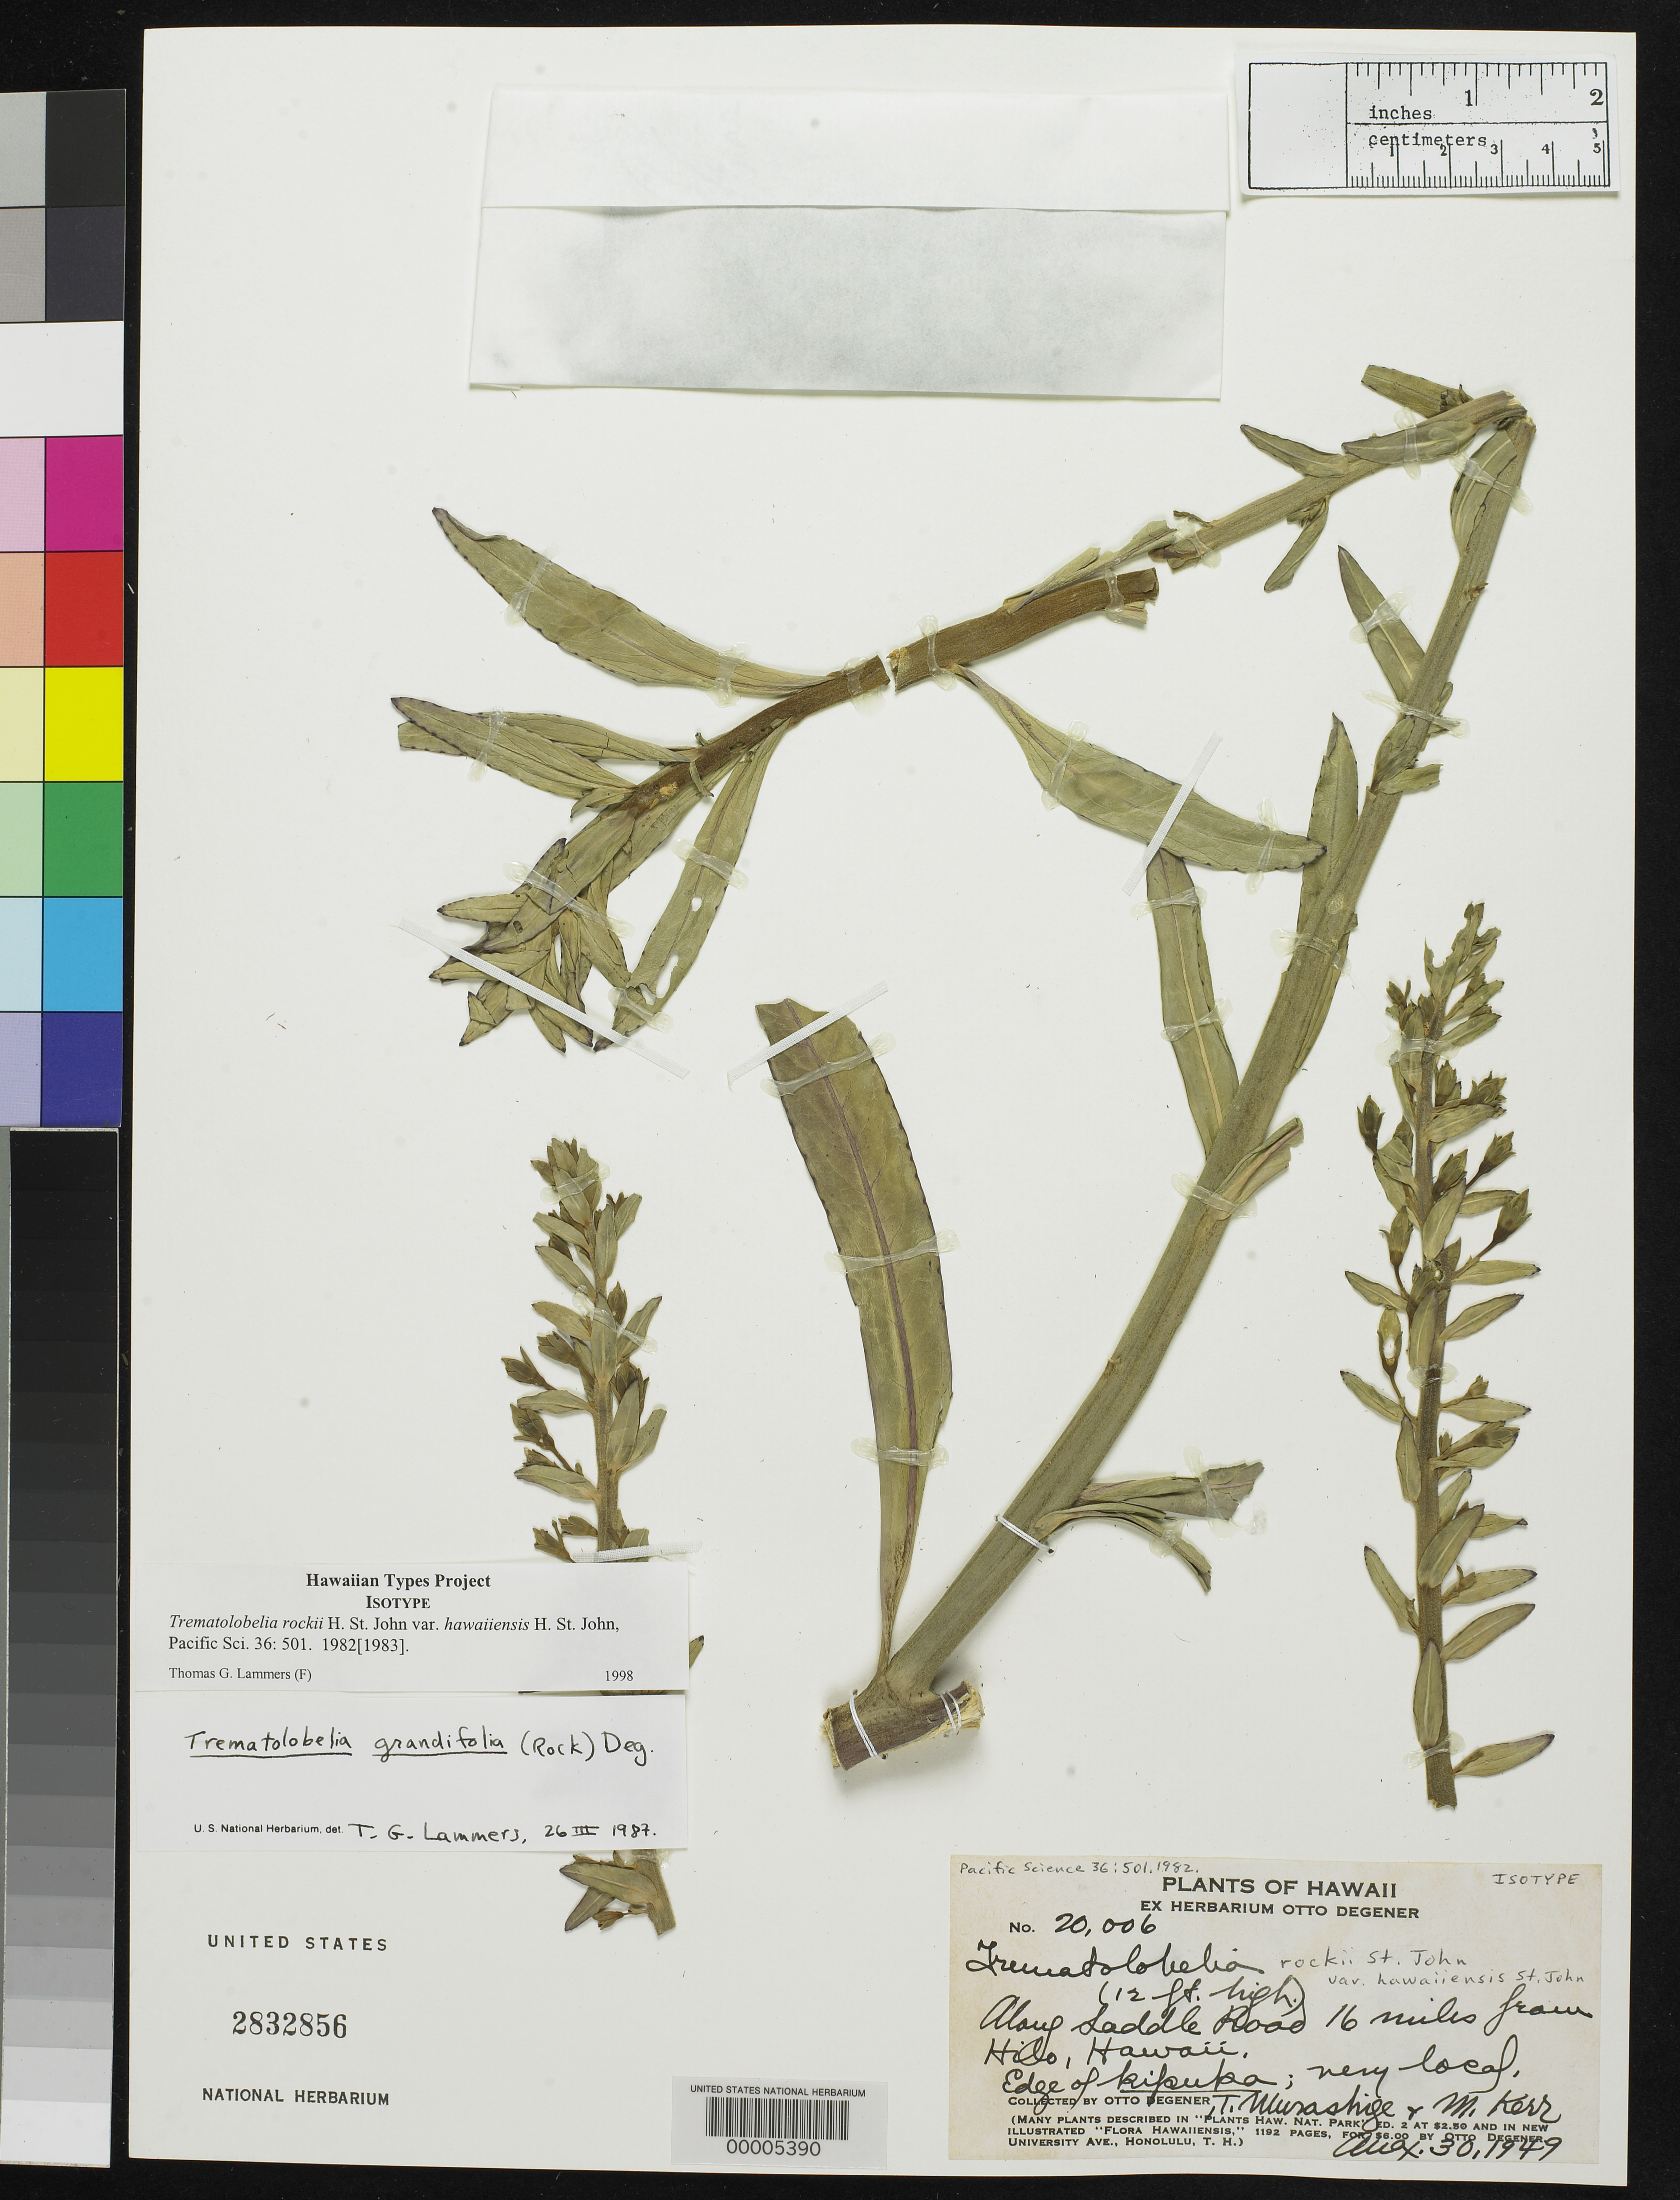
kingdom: Plantae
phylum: Tracheophyta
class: Magnoliopsida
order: Asterales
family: Campanulaceae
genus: Trematolobelia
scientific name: Trematolobelia rockii var. hawaiiensis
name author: H. St. John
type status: Isotype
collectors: O. Degener, T. Murashige & M. Kerr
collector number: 20006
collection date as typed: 30 Aug 1949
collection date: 1949-08-30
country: United States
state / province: Hawaii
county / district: Hawaii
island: Hawaii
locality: Along Saddle Road 16 mi from Hilo.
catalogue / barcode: US 2832856